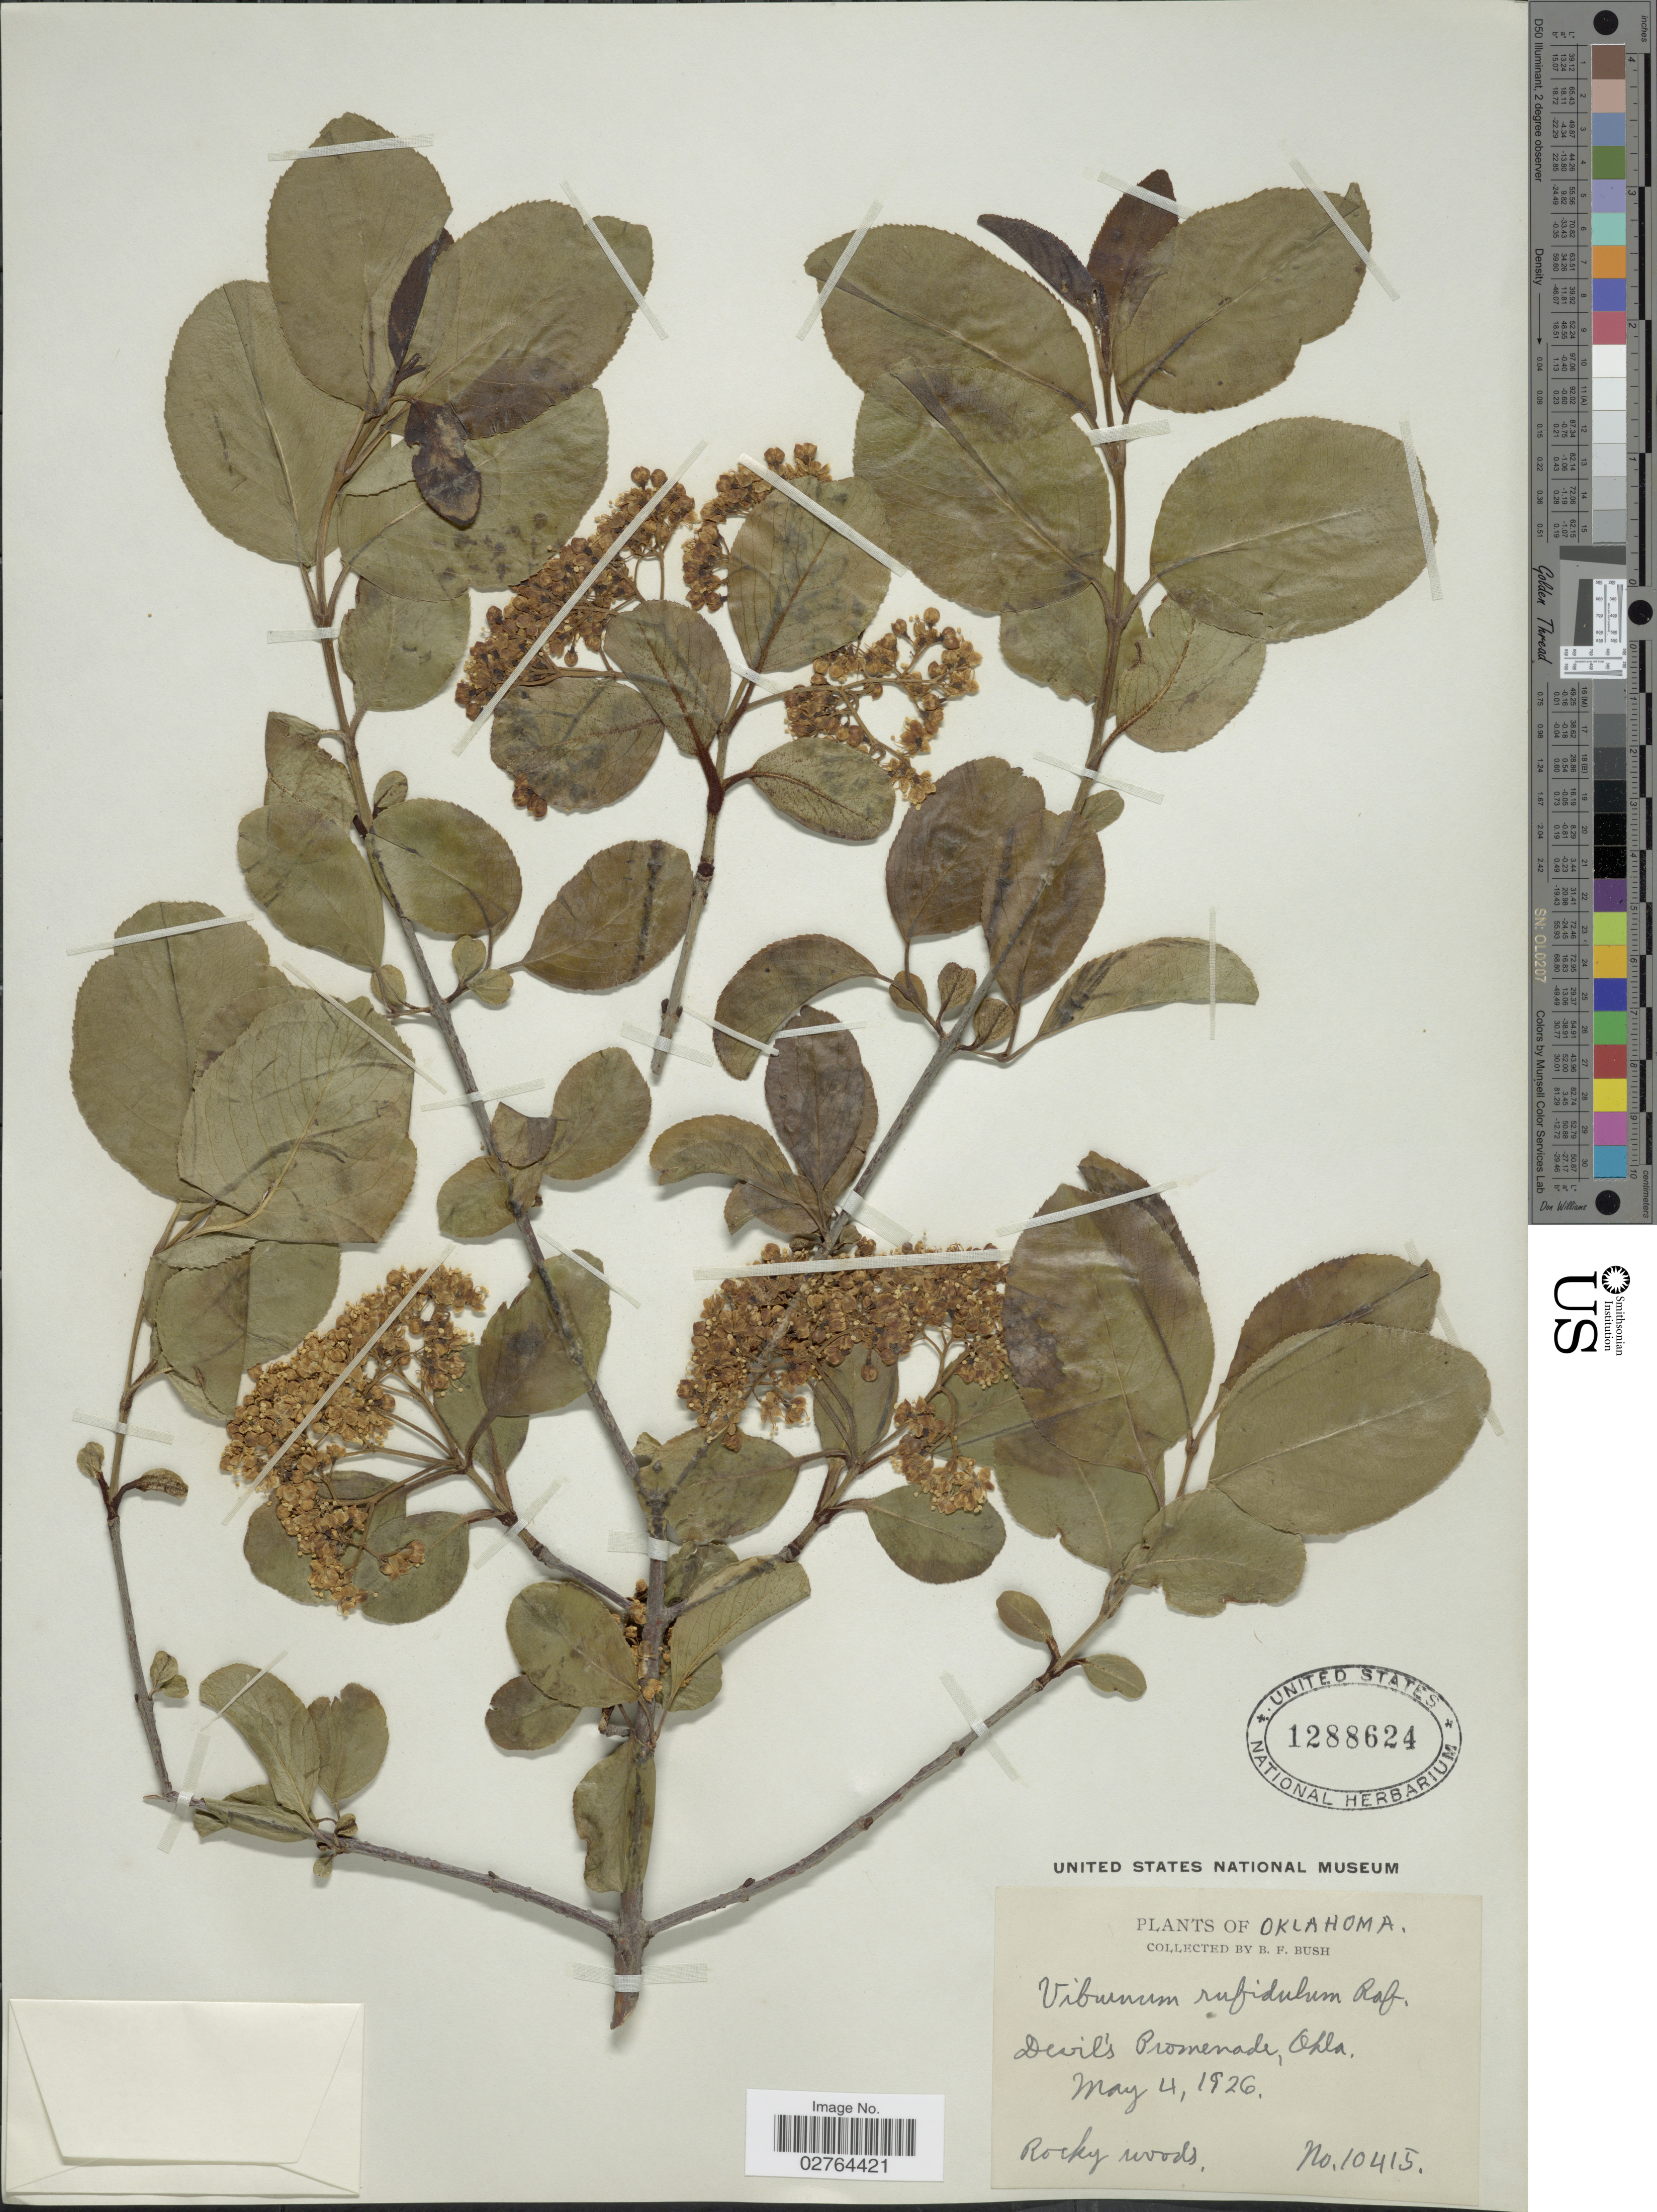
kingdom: Plantae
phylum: Tracheophyta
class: Magnoliopsida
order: Dipsacales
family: Viburnaceae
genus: Viburnum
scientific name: Viburnum rufidulum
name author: Raf.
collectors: B. F. Bush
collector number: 10415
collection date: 1926-05-04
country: United States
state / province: Oklahoma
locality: Devil's Promenade.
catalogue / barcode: US 1288624